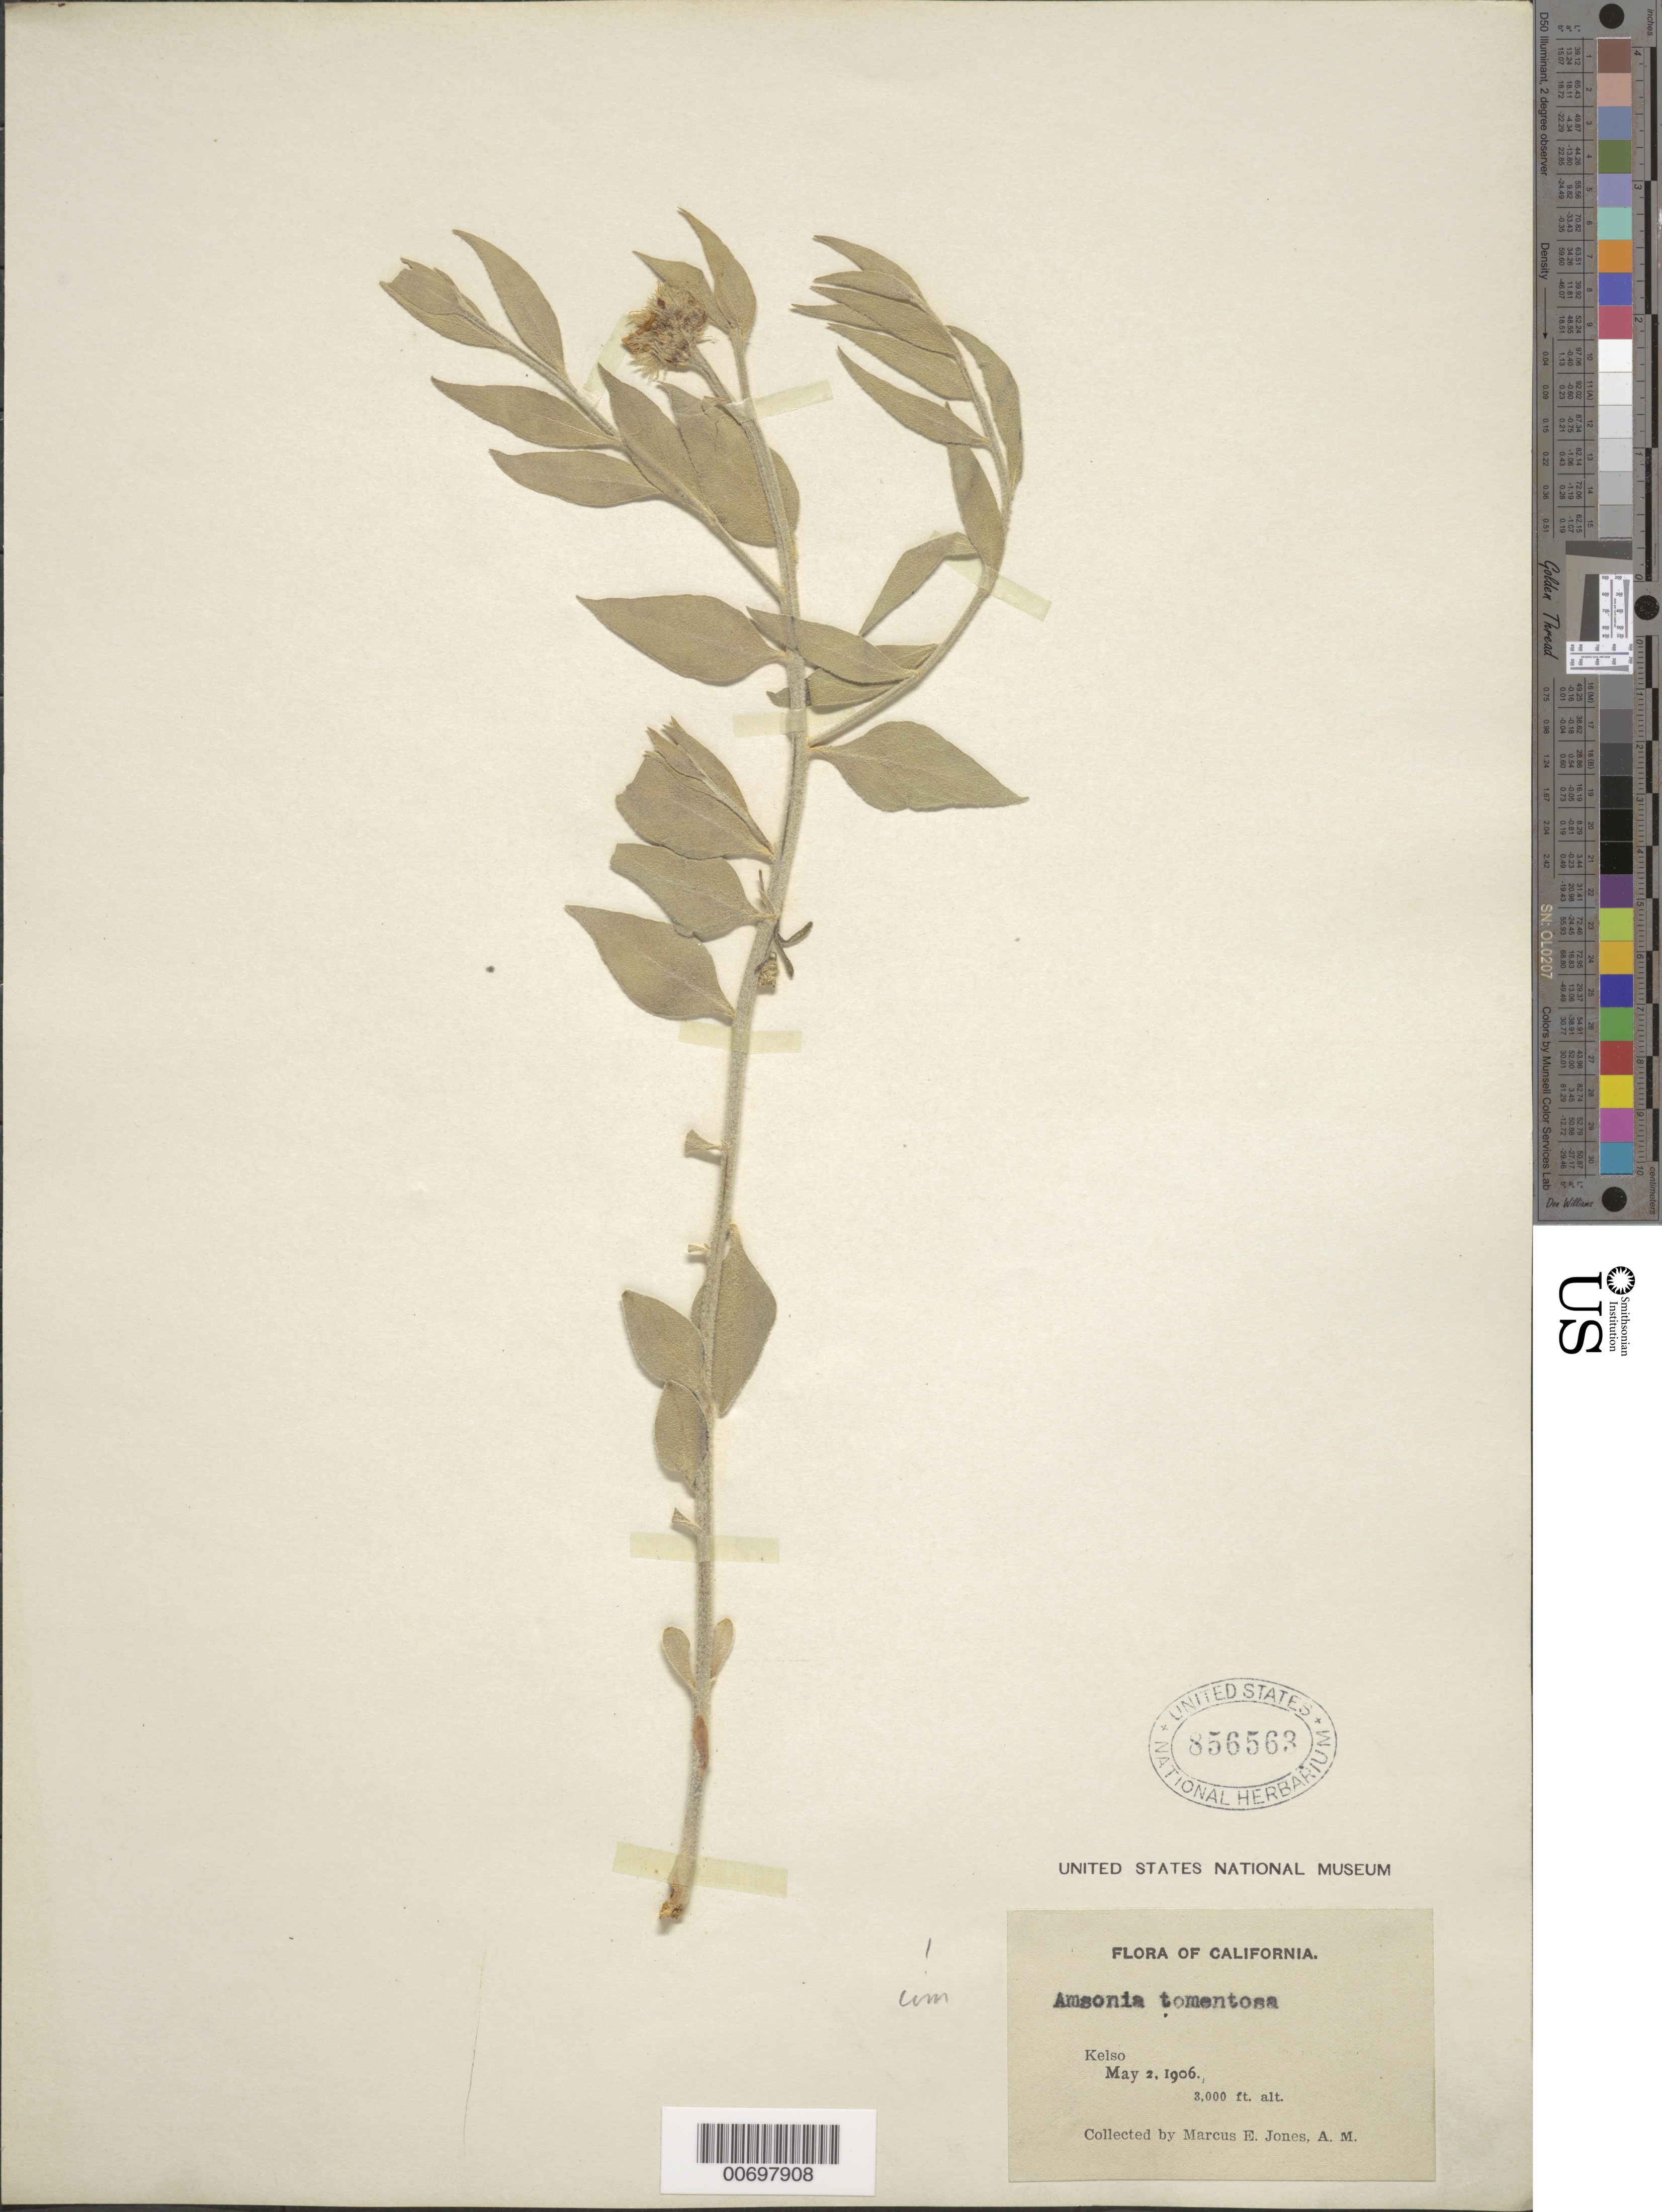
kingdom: Plantae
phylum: Tracheophyta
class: Magnoliopsida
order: Gentianales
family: Apocynaceae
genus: Amsonia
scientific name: Amsonia tomentosa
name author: Torr. & Frém.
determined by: Morton, C. V.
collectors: M. E. Jones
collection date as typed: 02 May 1906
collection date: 1906-05-02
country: United States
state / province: California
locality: Kelso.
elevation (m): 914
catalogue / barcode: US 856563